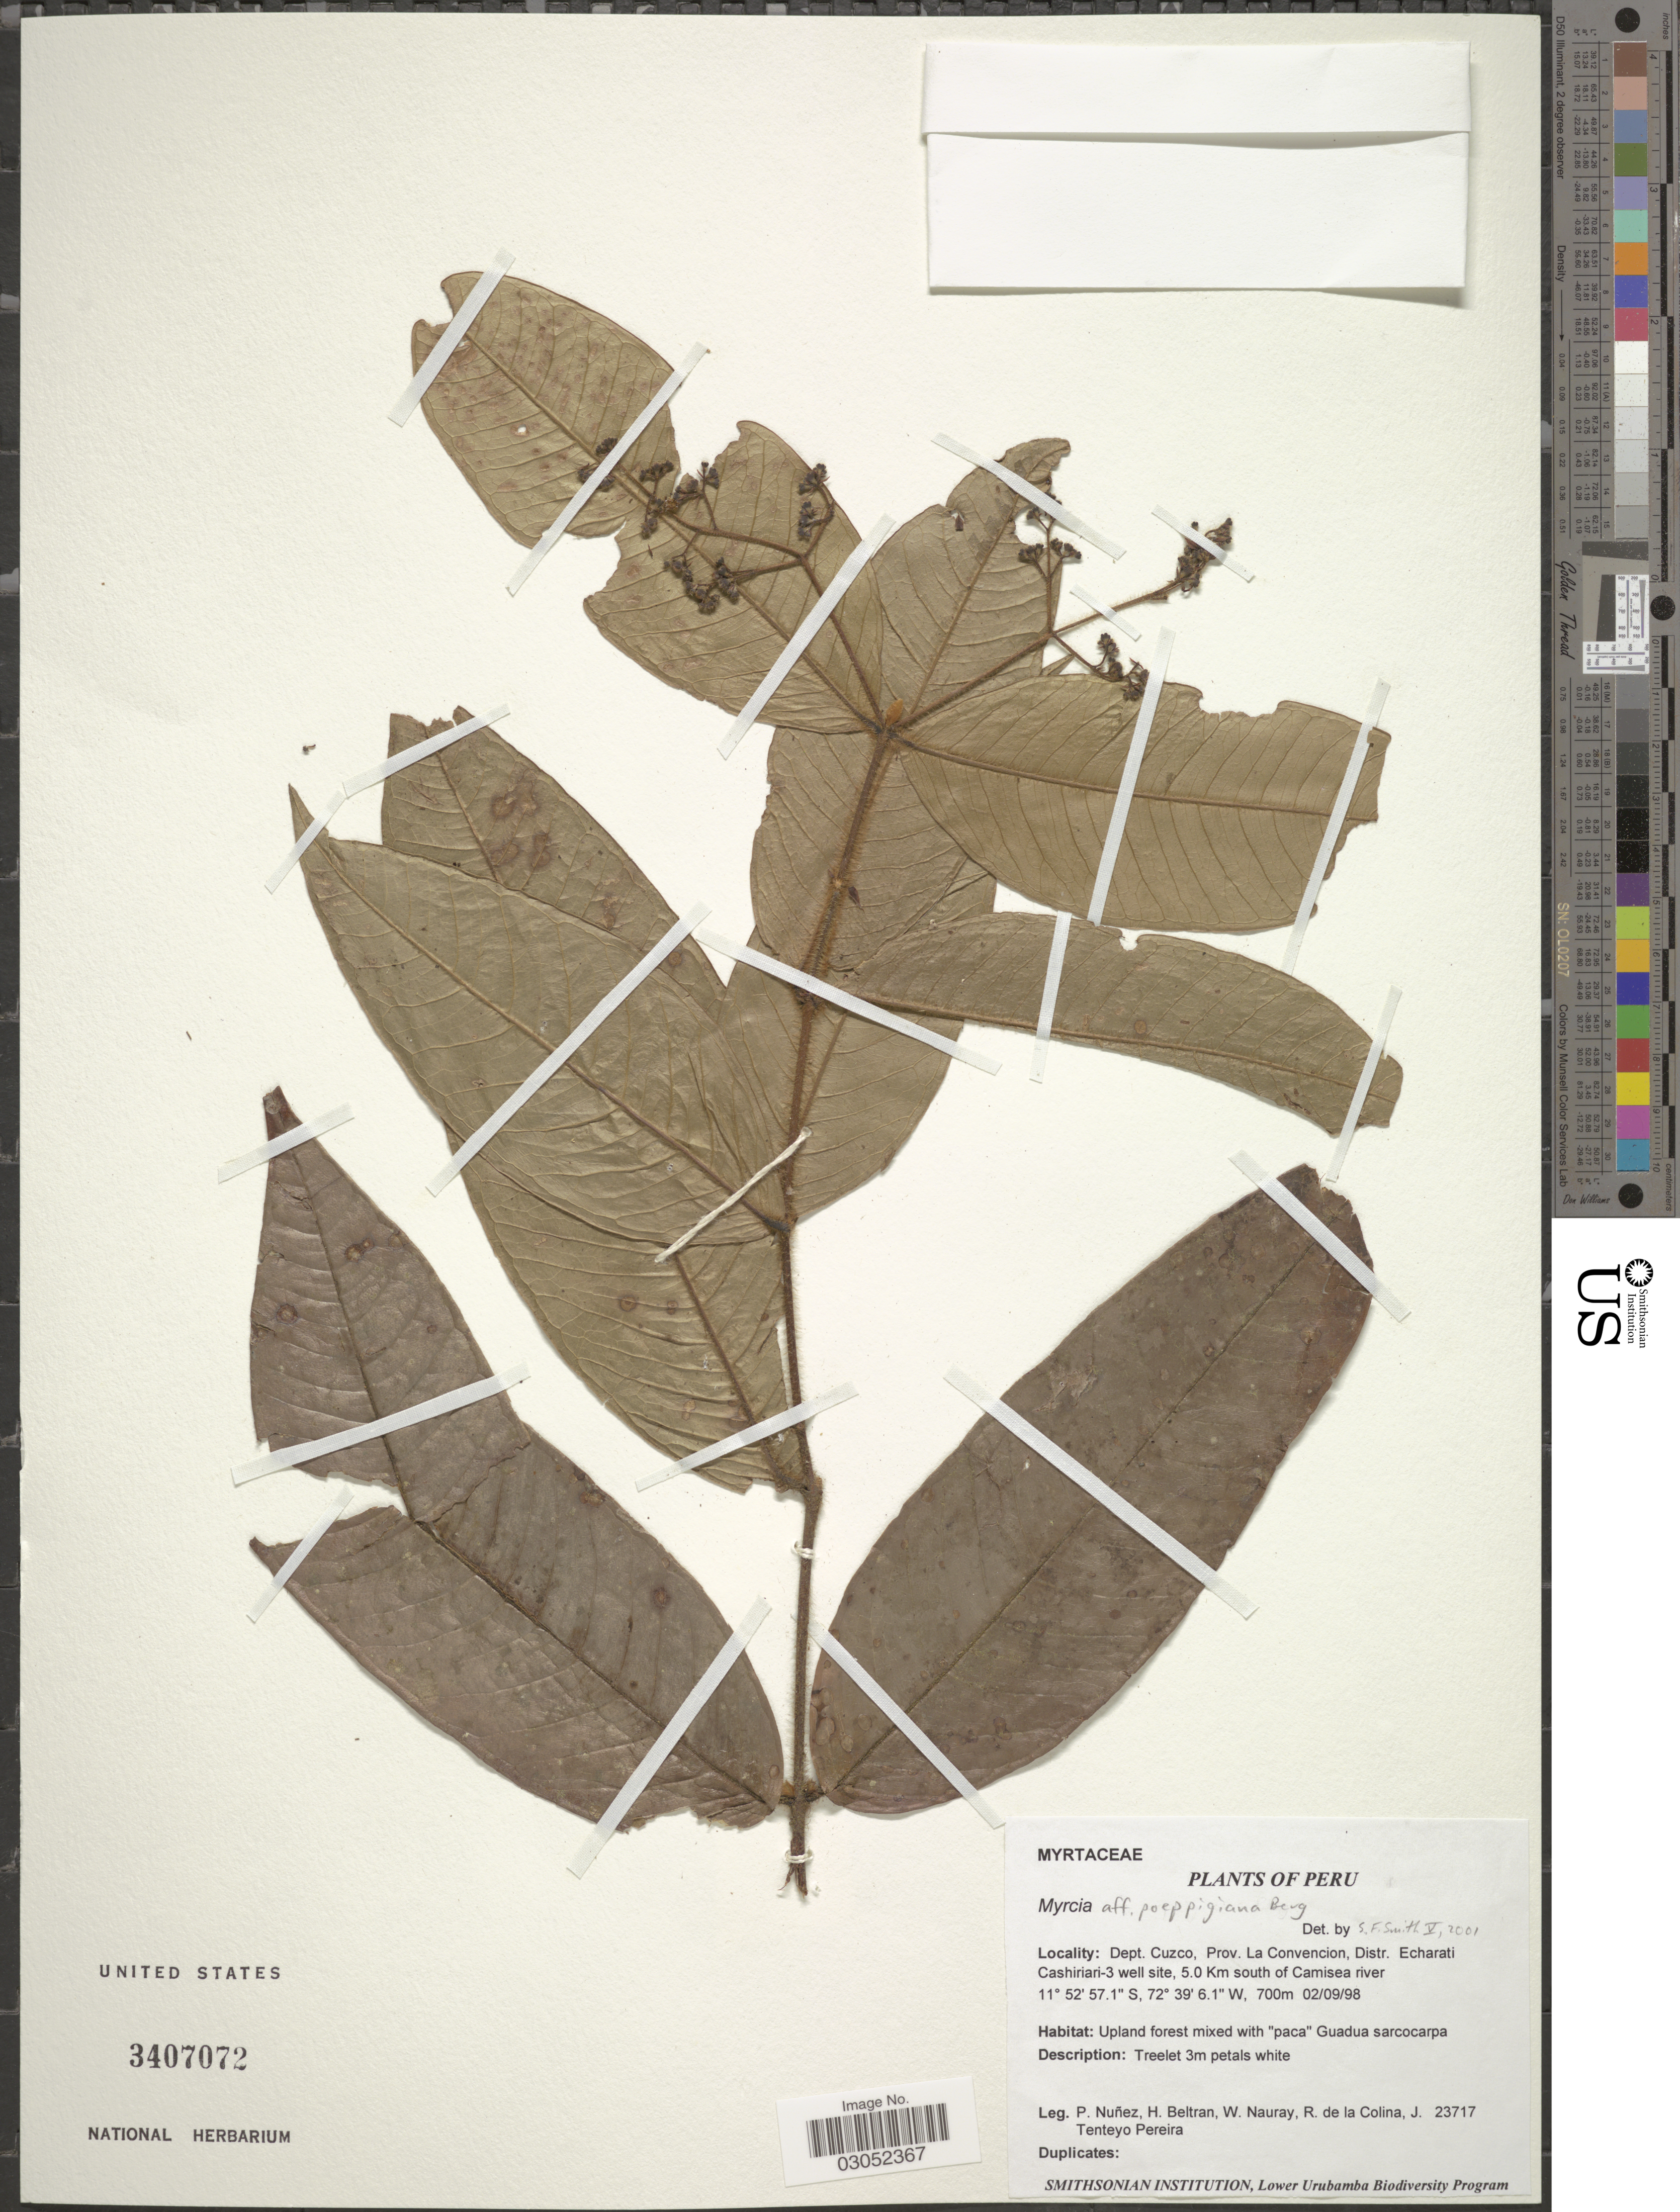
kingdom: Plantae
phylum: Tracheophyta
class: Magnoliopsida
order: Myrtales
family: Myrtaceae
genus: Myrcia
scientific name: Myrcia poeppigiana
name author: O. Berg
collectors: P. Nuñez V., H. Beltran, W. Nauray, R. Colina & J. T. Pereira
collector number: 23717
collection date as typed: Transcribed d/m/y: 2/9/98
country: Peru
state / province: Cusco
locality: Dept. Cuzco, Prov. La Convencion, Distr. Echarati Cashiriari-3 well site, 5.0 Km south of Camisea river.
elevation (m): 700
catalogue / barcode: US 3407072